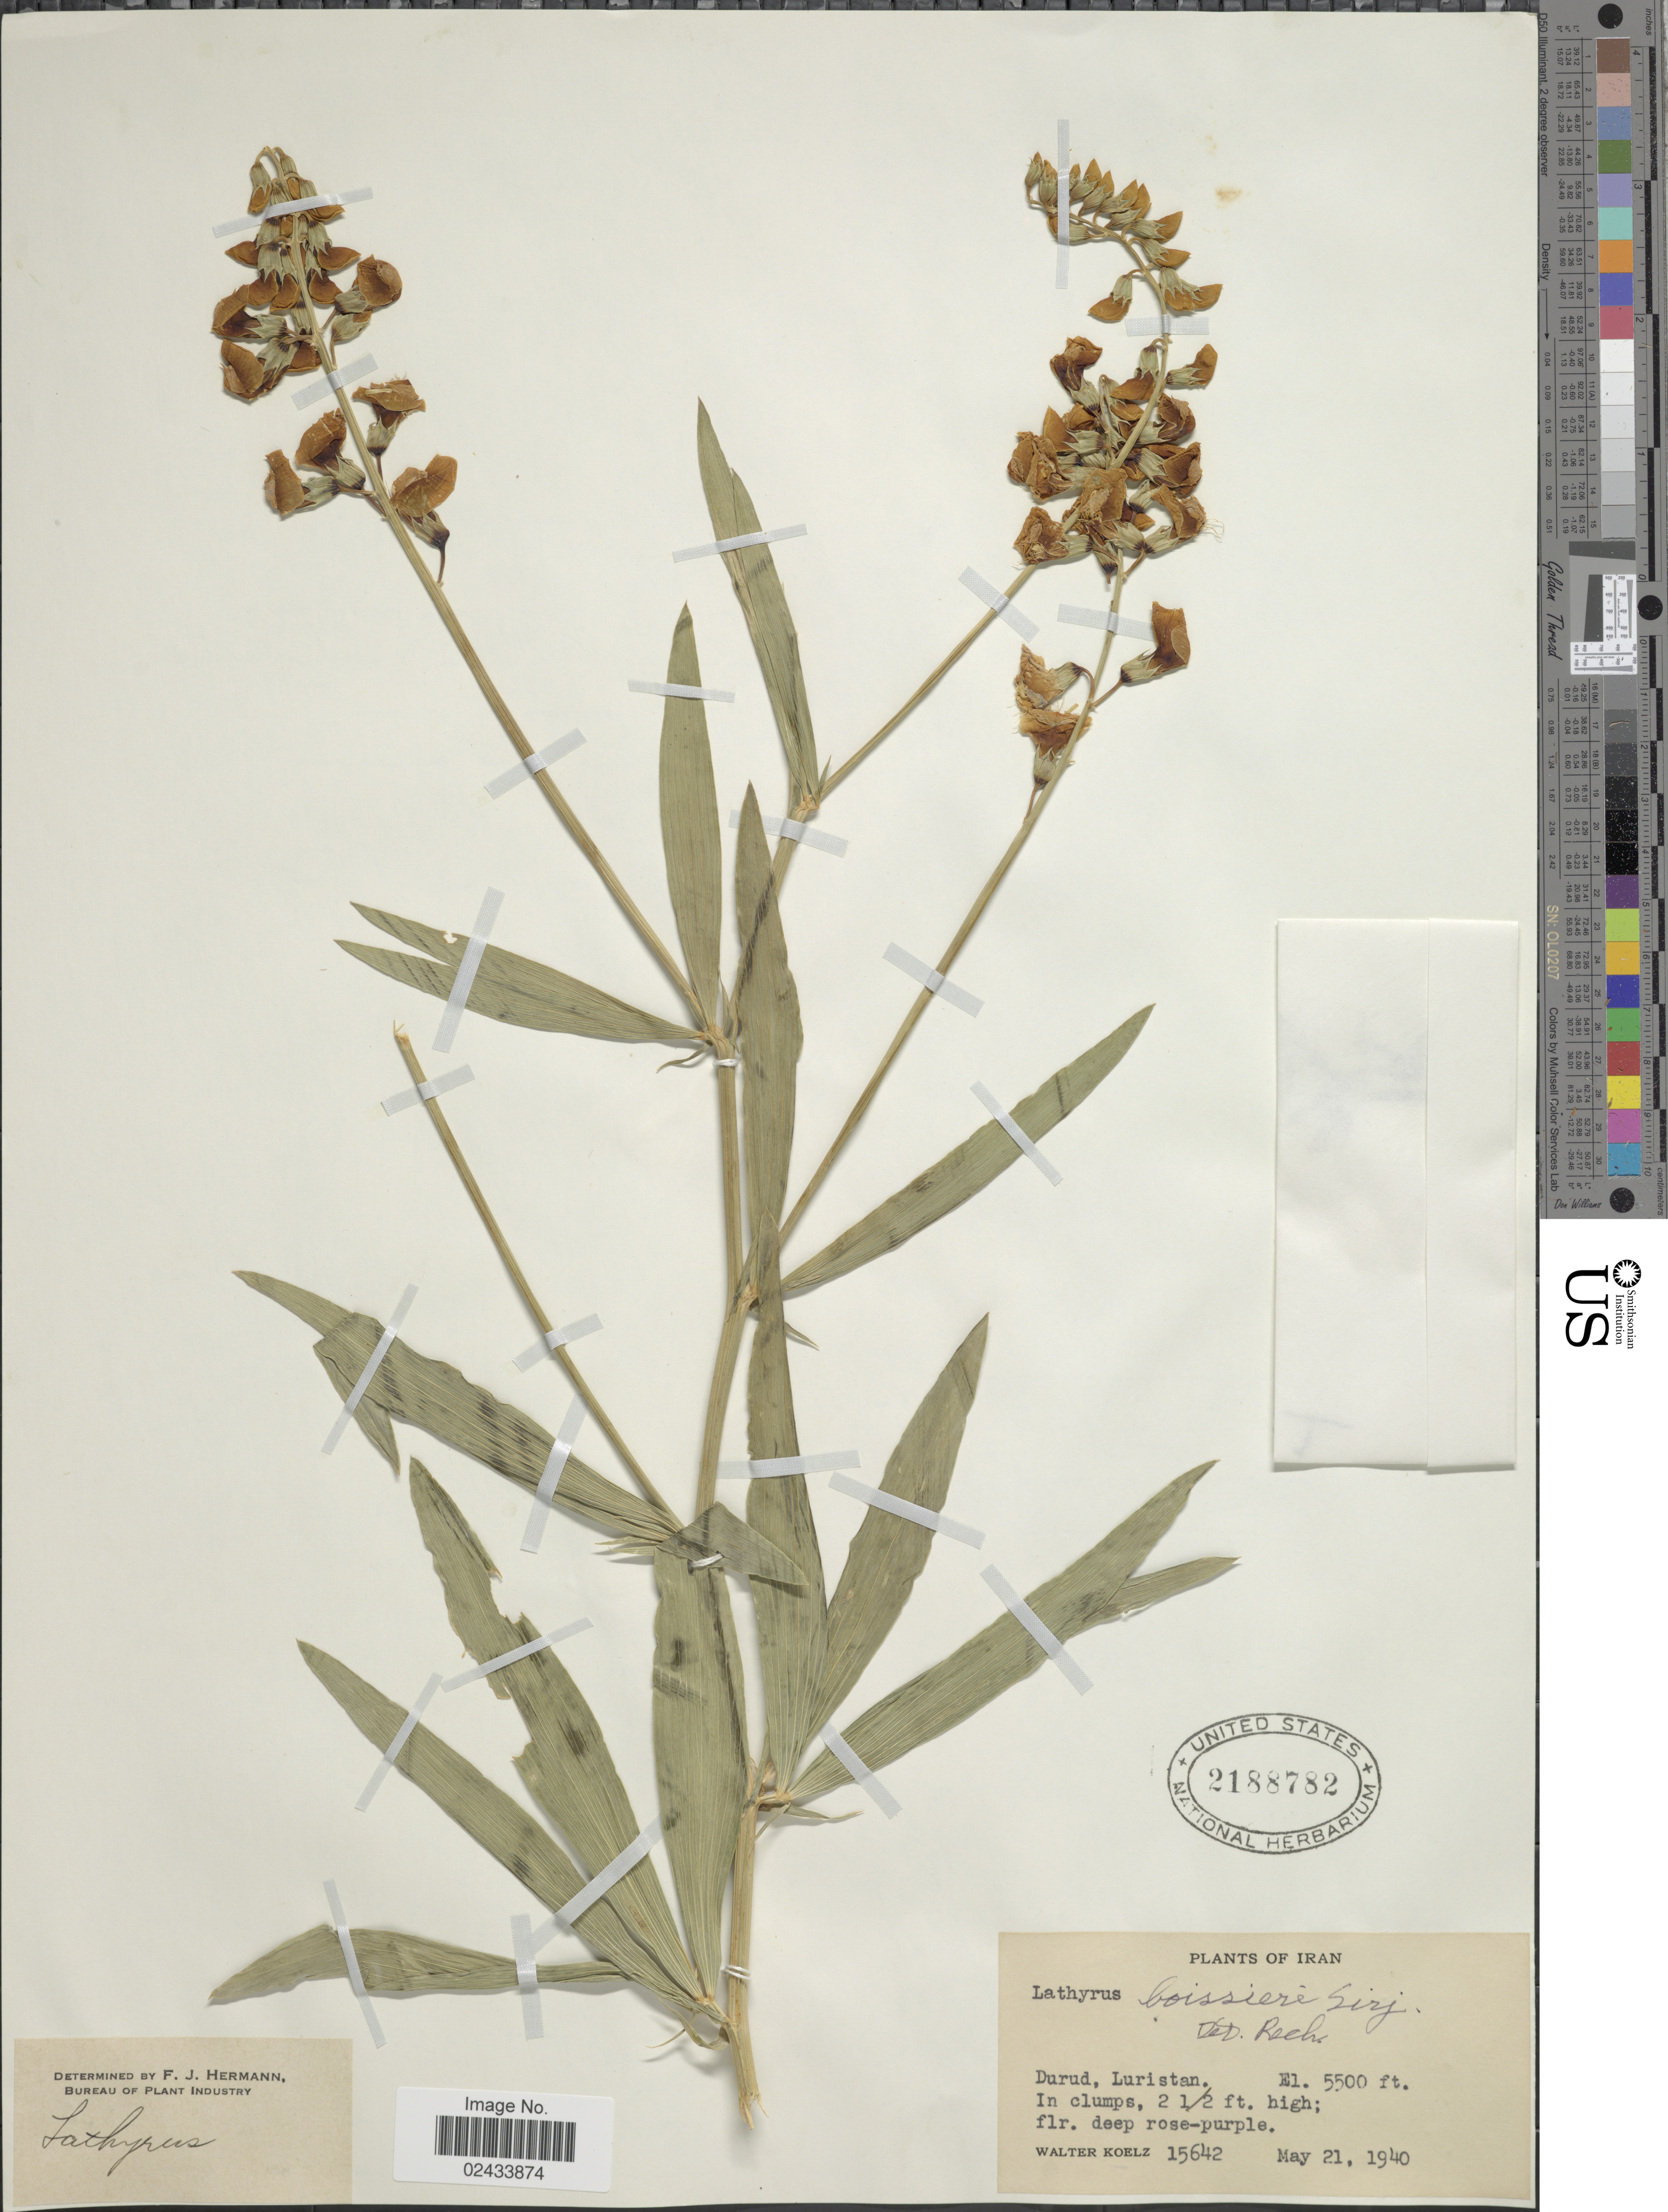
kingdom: Plantae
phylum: Tracheophyta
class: Magnoliopsida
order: Fabales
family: Fabaceae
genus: Lathyrus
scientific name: Lathyrus boissieri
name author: Širj.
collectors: W. N. Koelz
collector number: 15642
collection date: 1940-05-21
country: Iran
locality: Durud, Luristan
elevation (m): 1676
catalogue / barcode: US 2188782